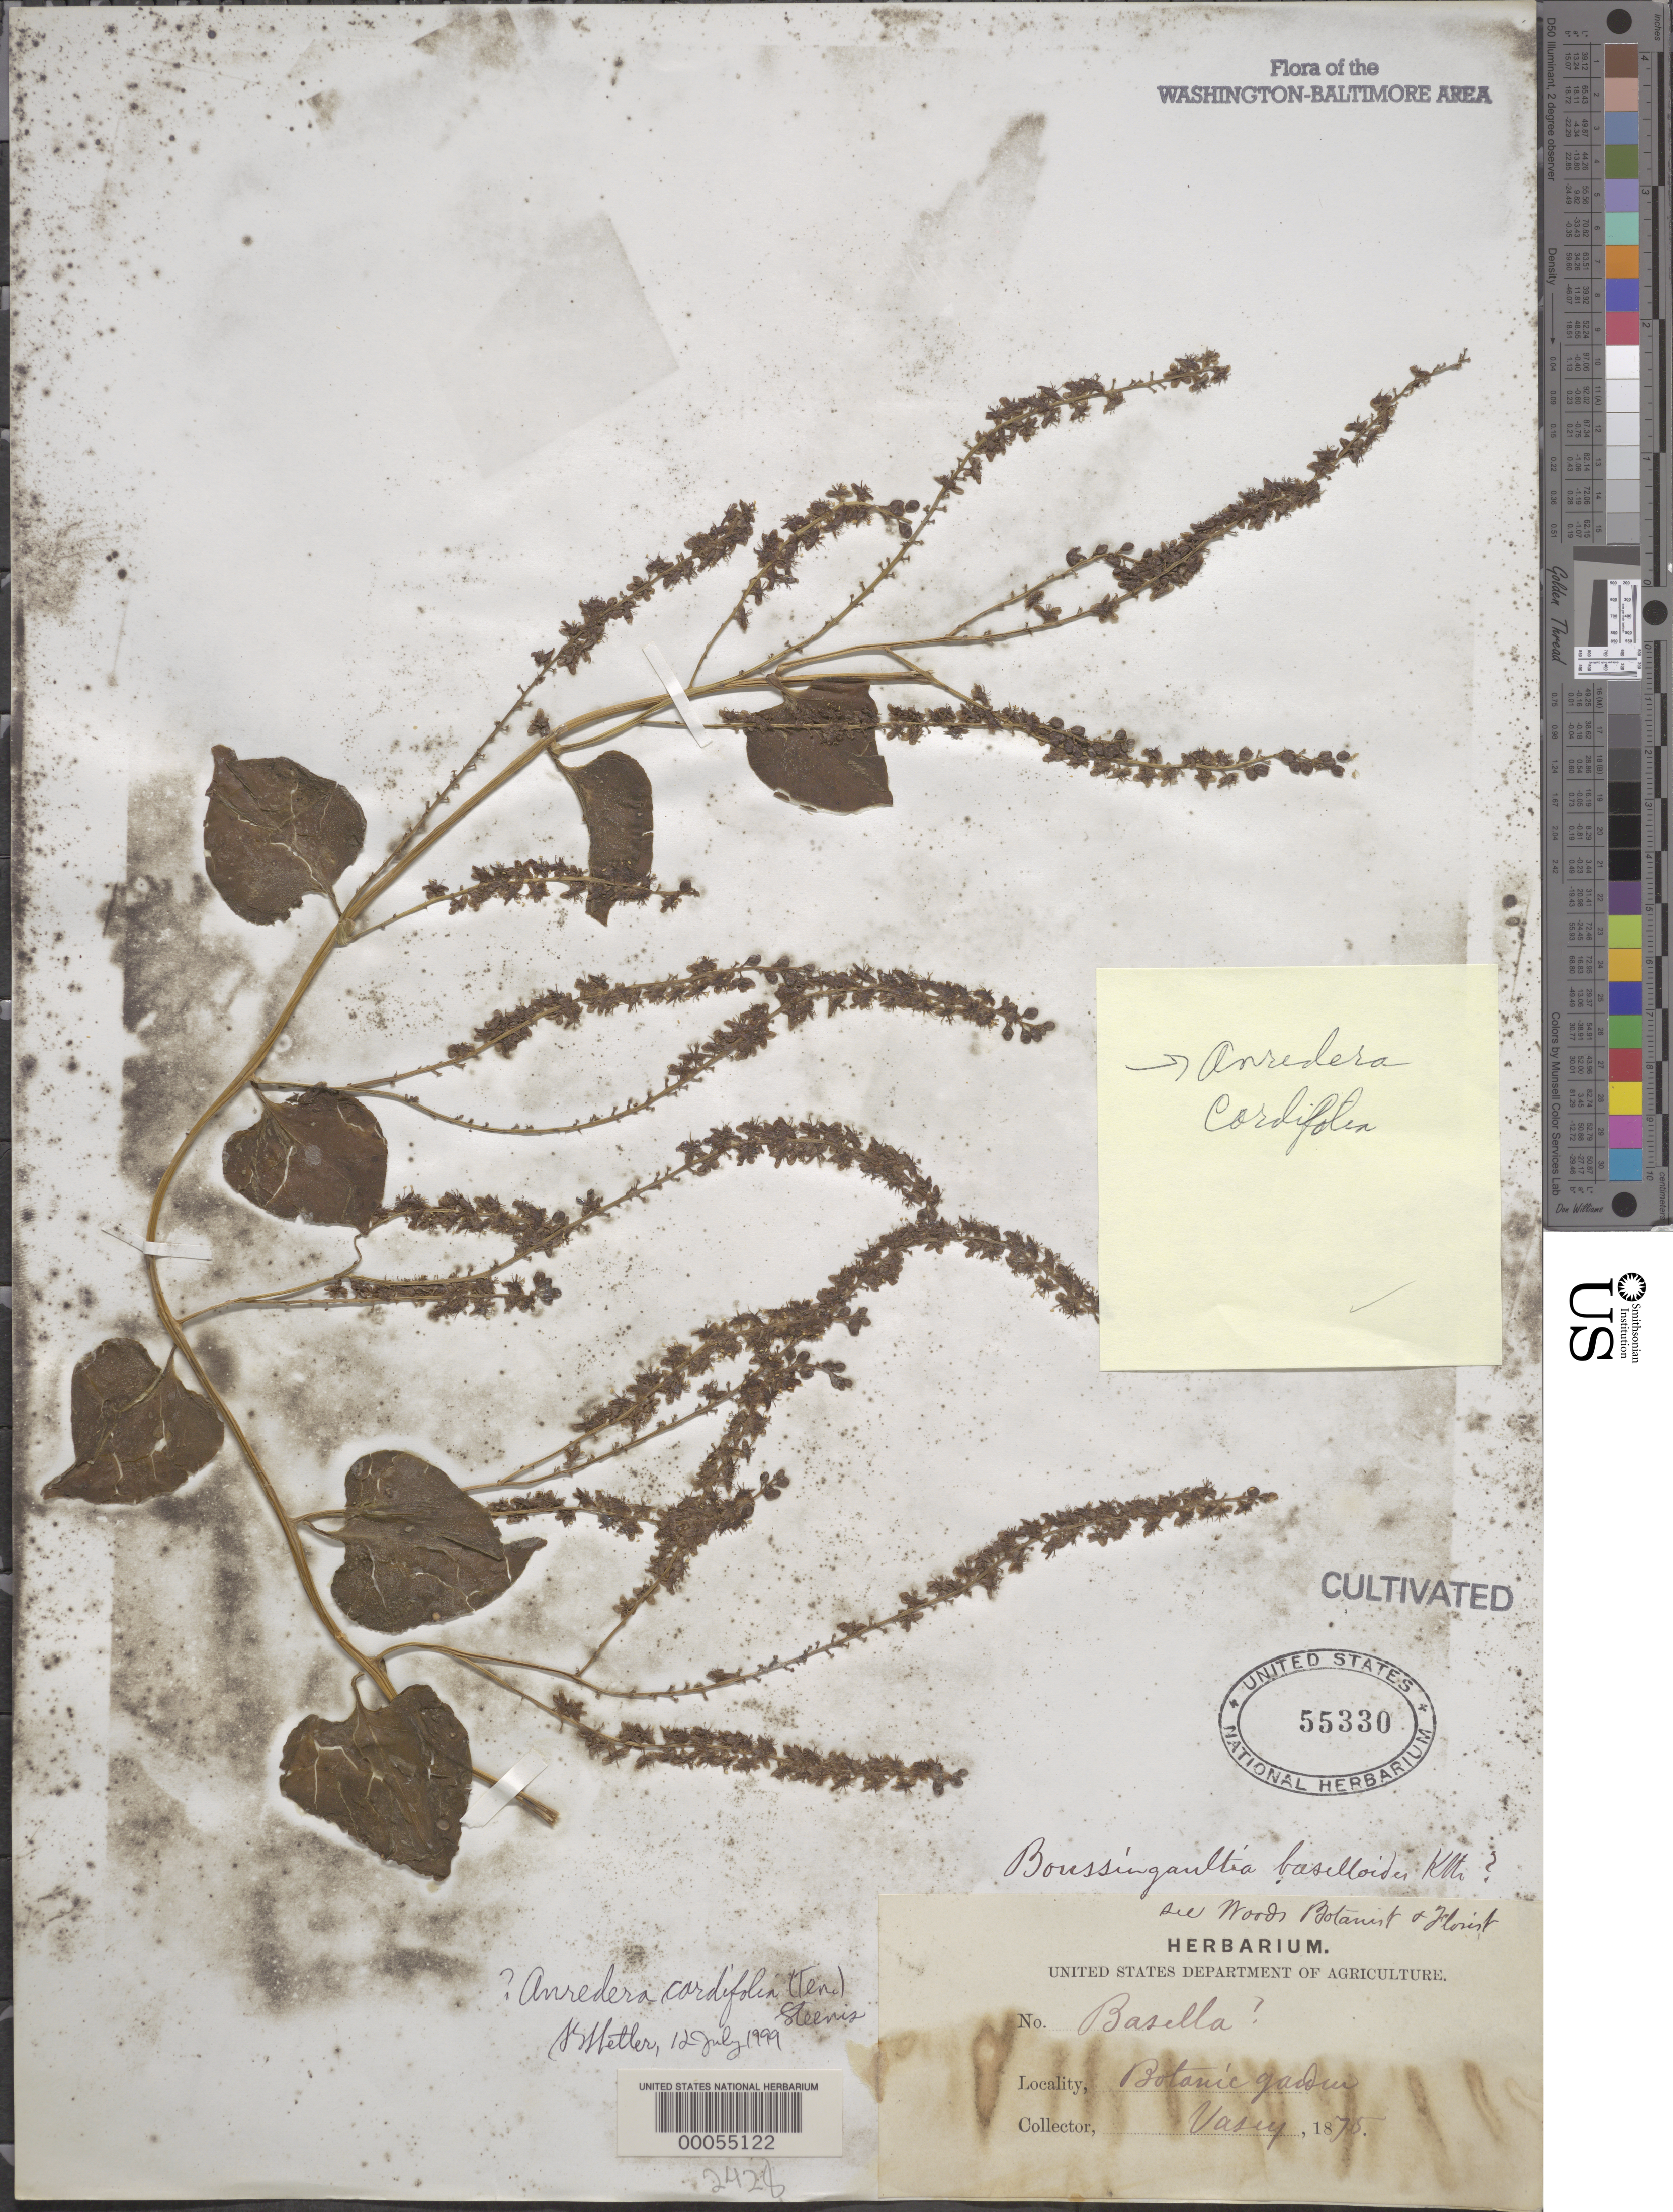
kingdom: Plantae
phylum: Tracheophyta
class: Magnoliopsida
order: Caryophyllales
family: Basellaceae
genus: Anredera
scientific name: Anredera cordifolia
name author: (Ten.) Steenis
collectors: G. R. Vasey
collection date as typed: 1875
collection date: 1875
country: United States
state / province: District of Columbia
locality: Botanic gardens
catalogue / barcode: US 55330